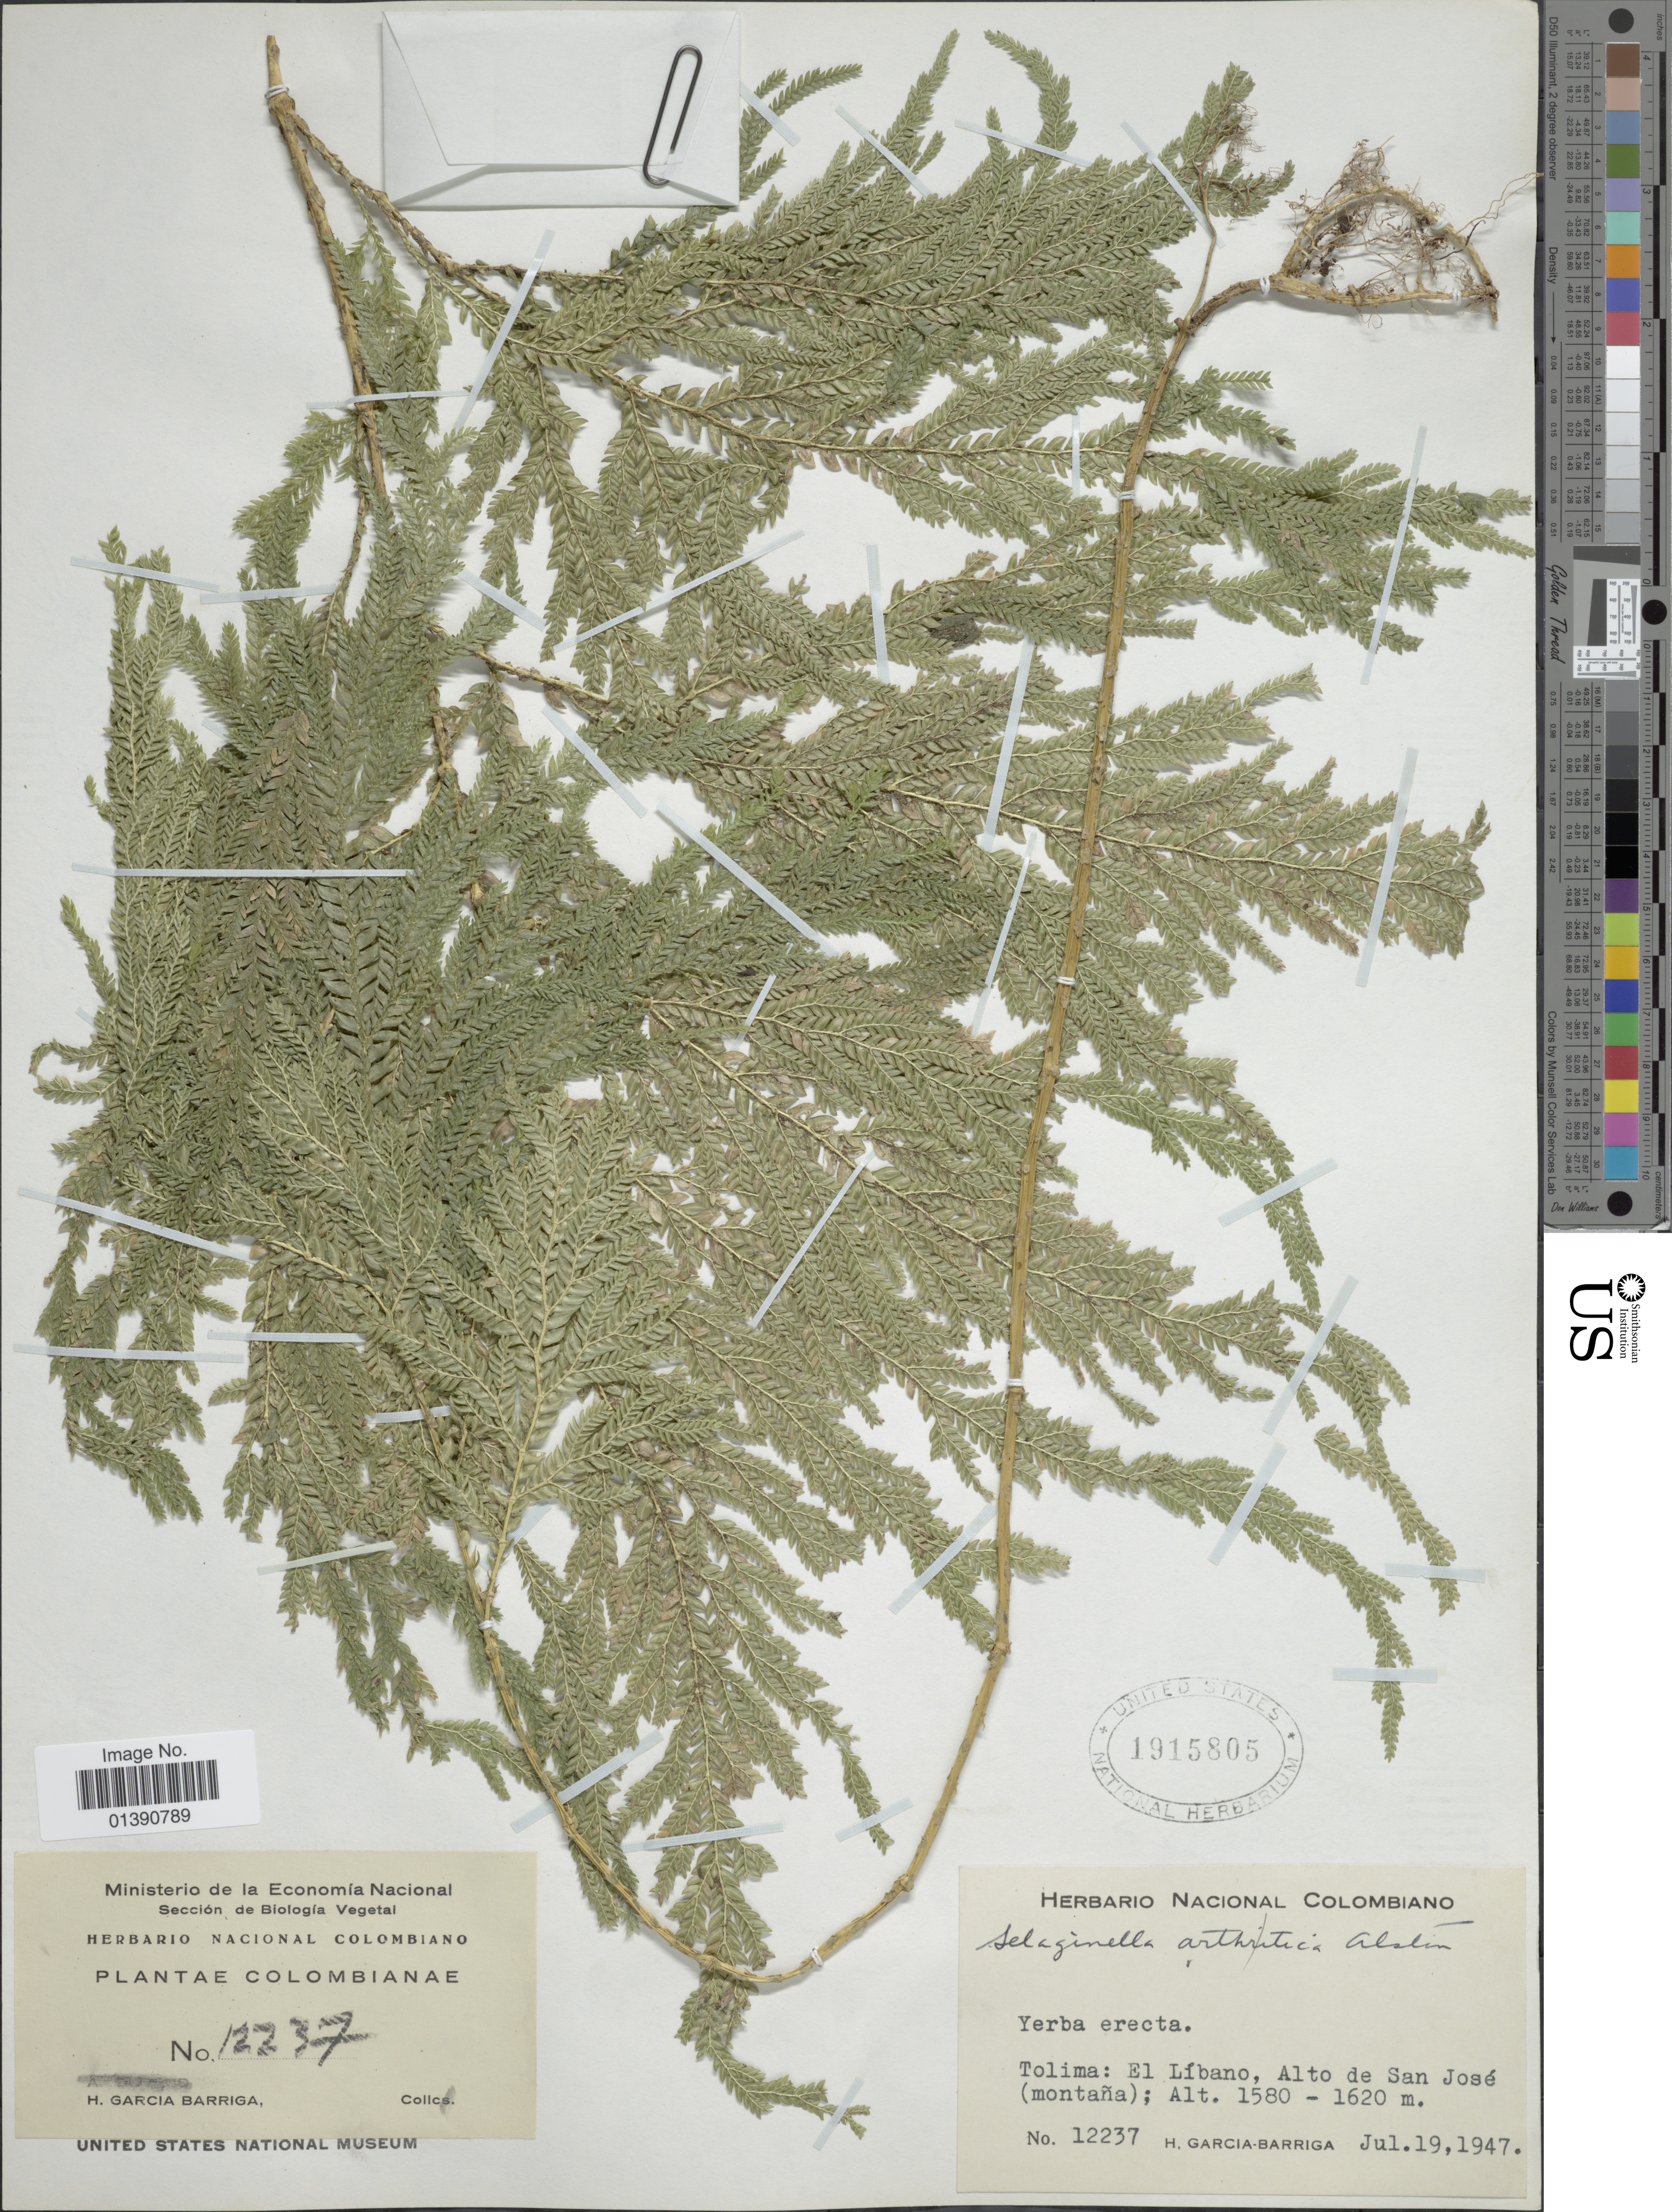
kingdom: Plantae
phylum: Tracheophyta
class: Lycopodiopsida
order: Selaginellales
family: Selaginellaceae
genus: Selaginella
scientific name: Selaginella geniculata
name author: (C. Presl) Spring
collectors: H. García Barriga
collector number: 12237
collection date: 1947-07-19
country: Colombia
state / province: Tolima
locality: El Líbano, Alto de San José (montaña)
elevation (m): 1580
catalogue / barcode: US 1915805